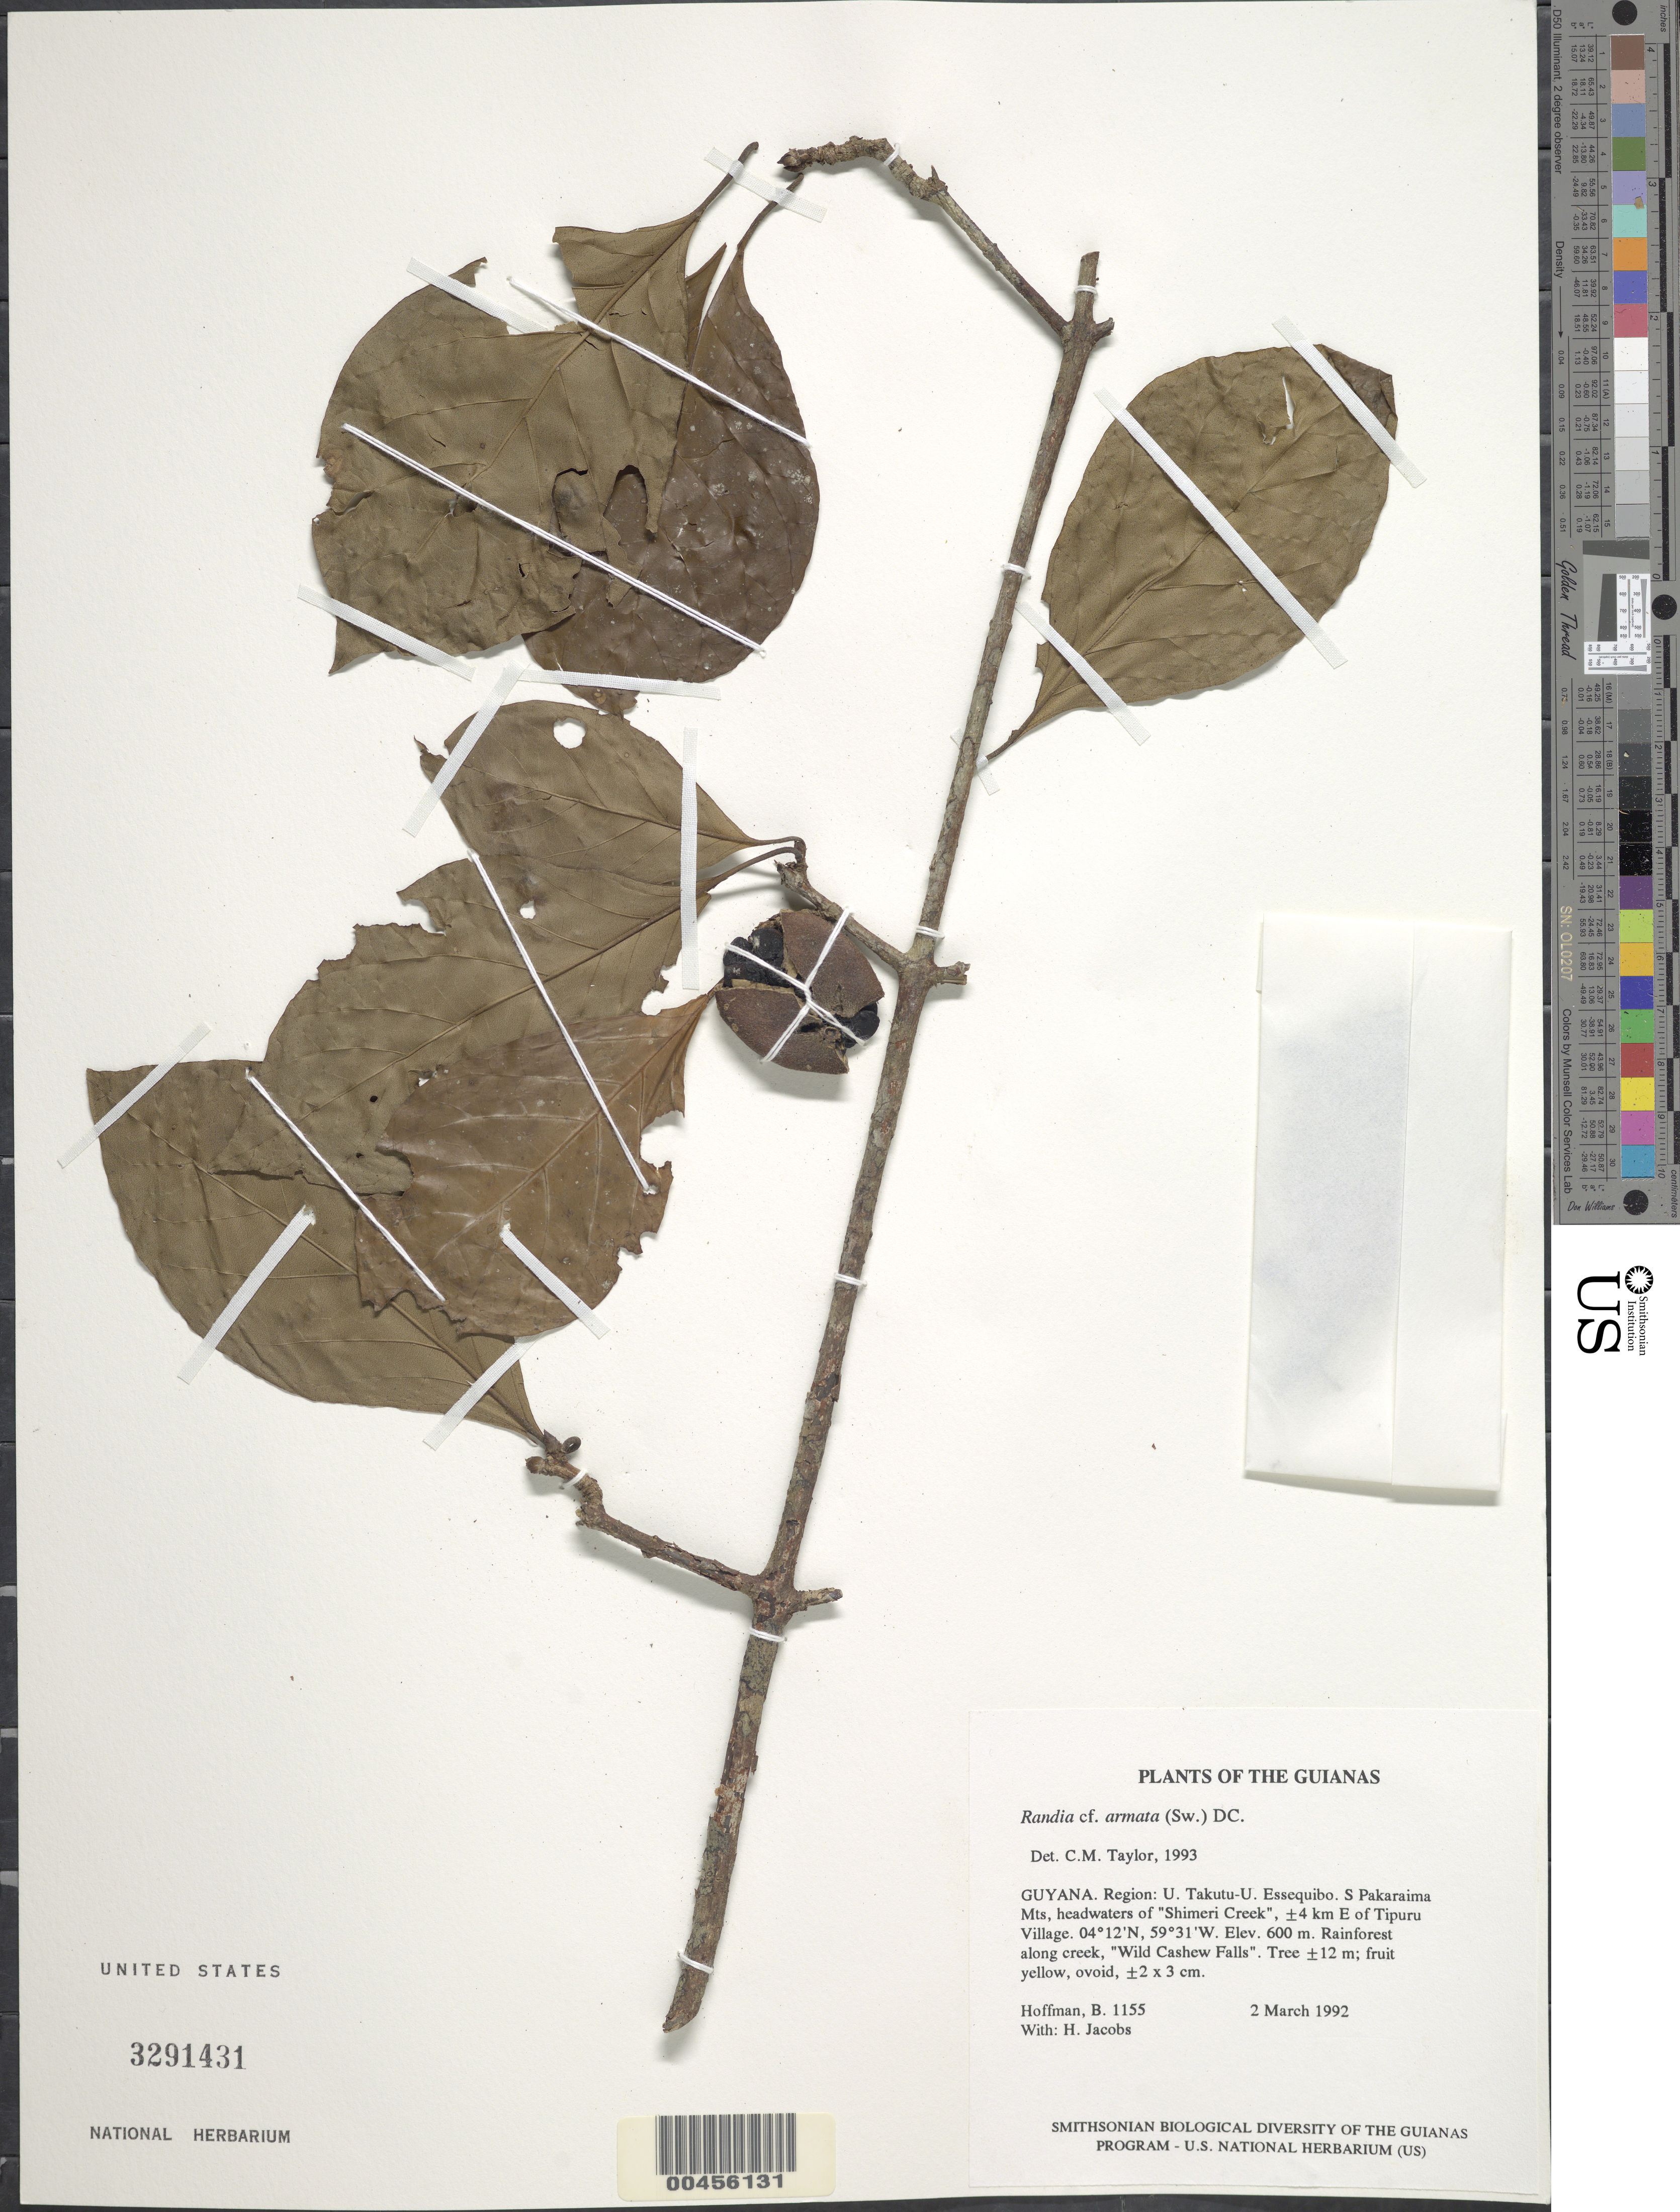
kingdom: Plantae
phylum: Tracheophyta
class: Magnoliopsida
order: Gentianales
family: Rubiaceae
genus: Randia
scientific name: Randia armata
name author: (Sw.) DC.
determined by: Taylor, Charlotte M.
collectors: B. Hoffman & H. Jacobs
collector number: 1155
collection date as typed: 2 March 1992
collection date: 1992-03-02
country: Guyana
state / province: U. Takutu-U. Essequibo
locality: S Pakaraima Mts, headwaters of "Shimeri Creek", ±4 km E of Tipuru Village, "Wild Cashew Falls"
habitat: Rainforest along creek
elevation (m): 600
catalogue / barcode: US 3291431